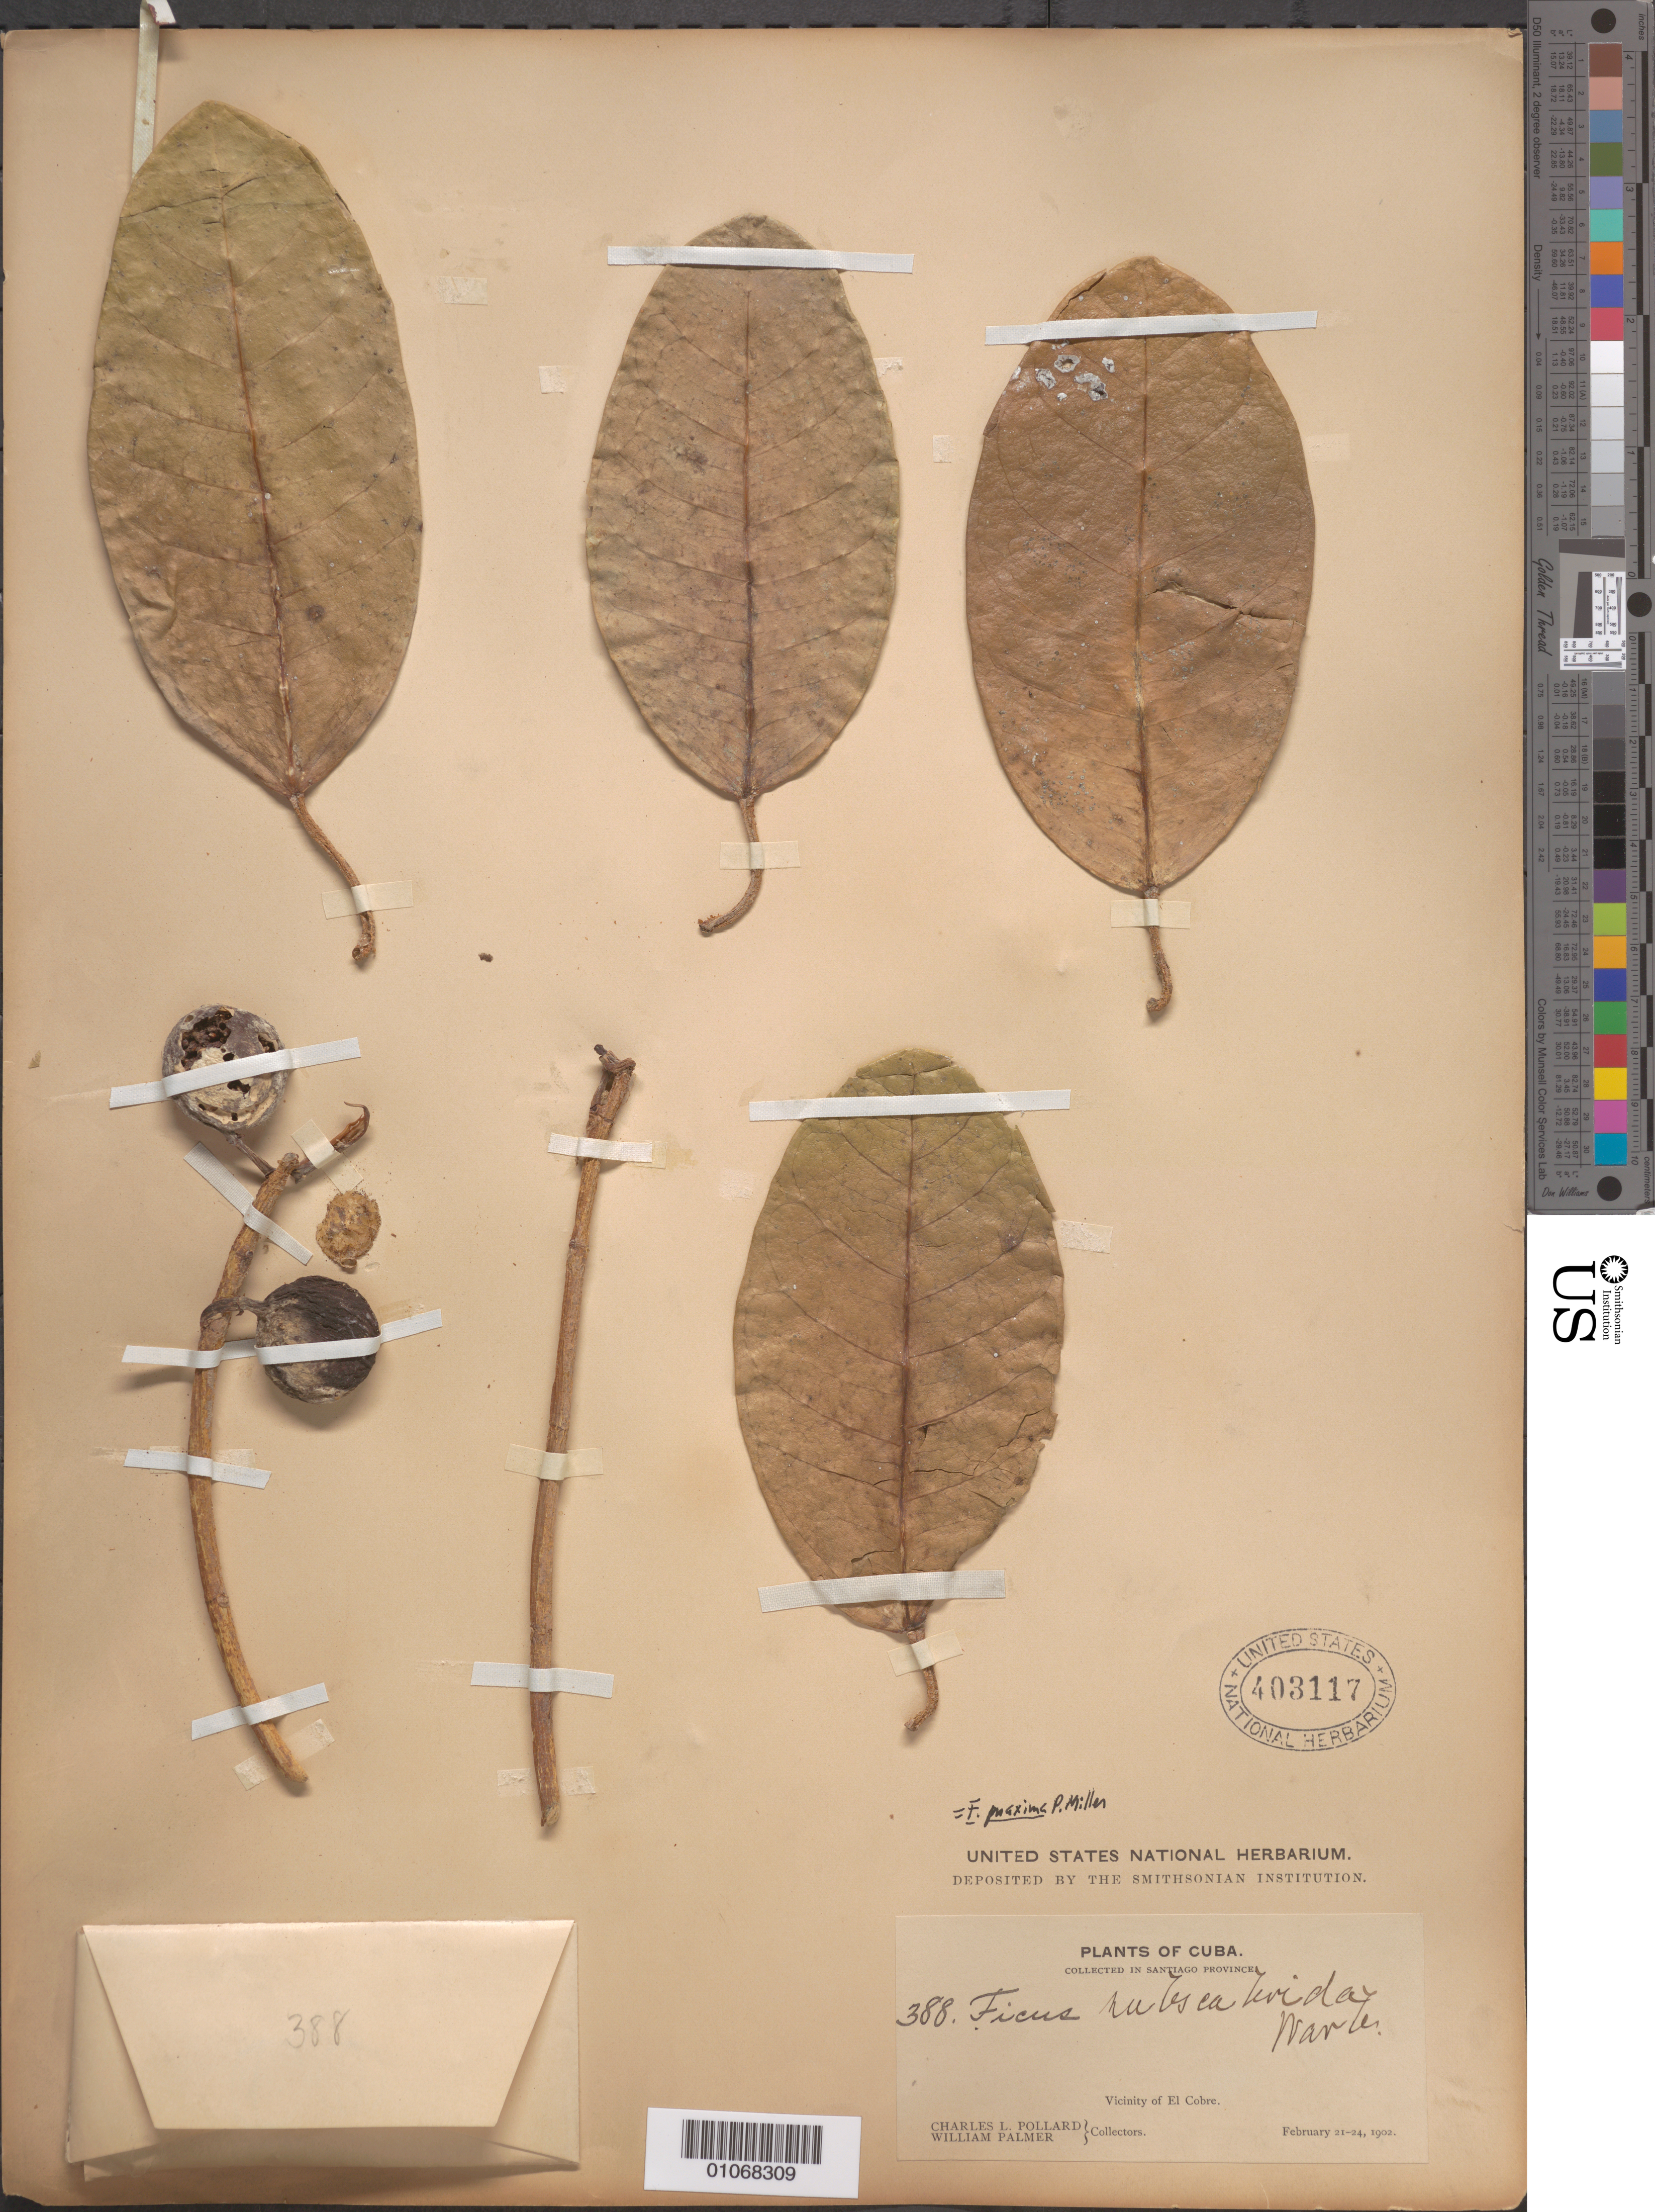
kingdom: Plantae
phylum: Tracheophyta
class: Magnoliopsida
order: Rosales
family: Moraceae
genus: Ficus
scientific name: Ficus maxima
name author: Mill.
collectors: C. L. Pollard & W. Palmer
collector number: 388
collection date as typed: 21 Feb 1902 to 24 Feb 1902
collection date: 1902-02-21/1902-02-24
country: Cuba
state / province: Santiago de Cuba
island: Cuba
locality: El Cobre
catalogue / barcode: US 403117